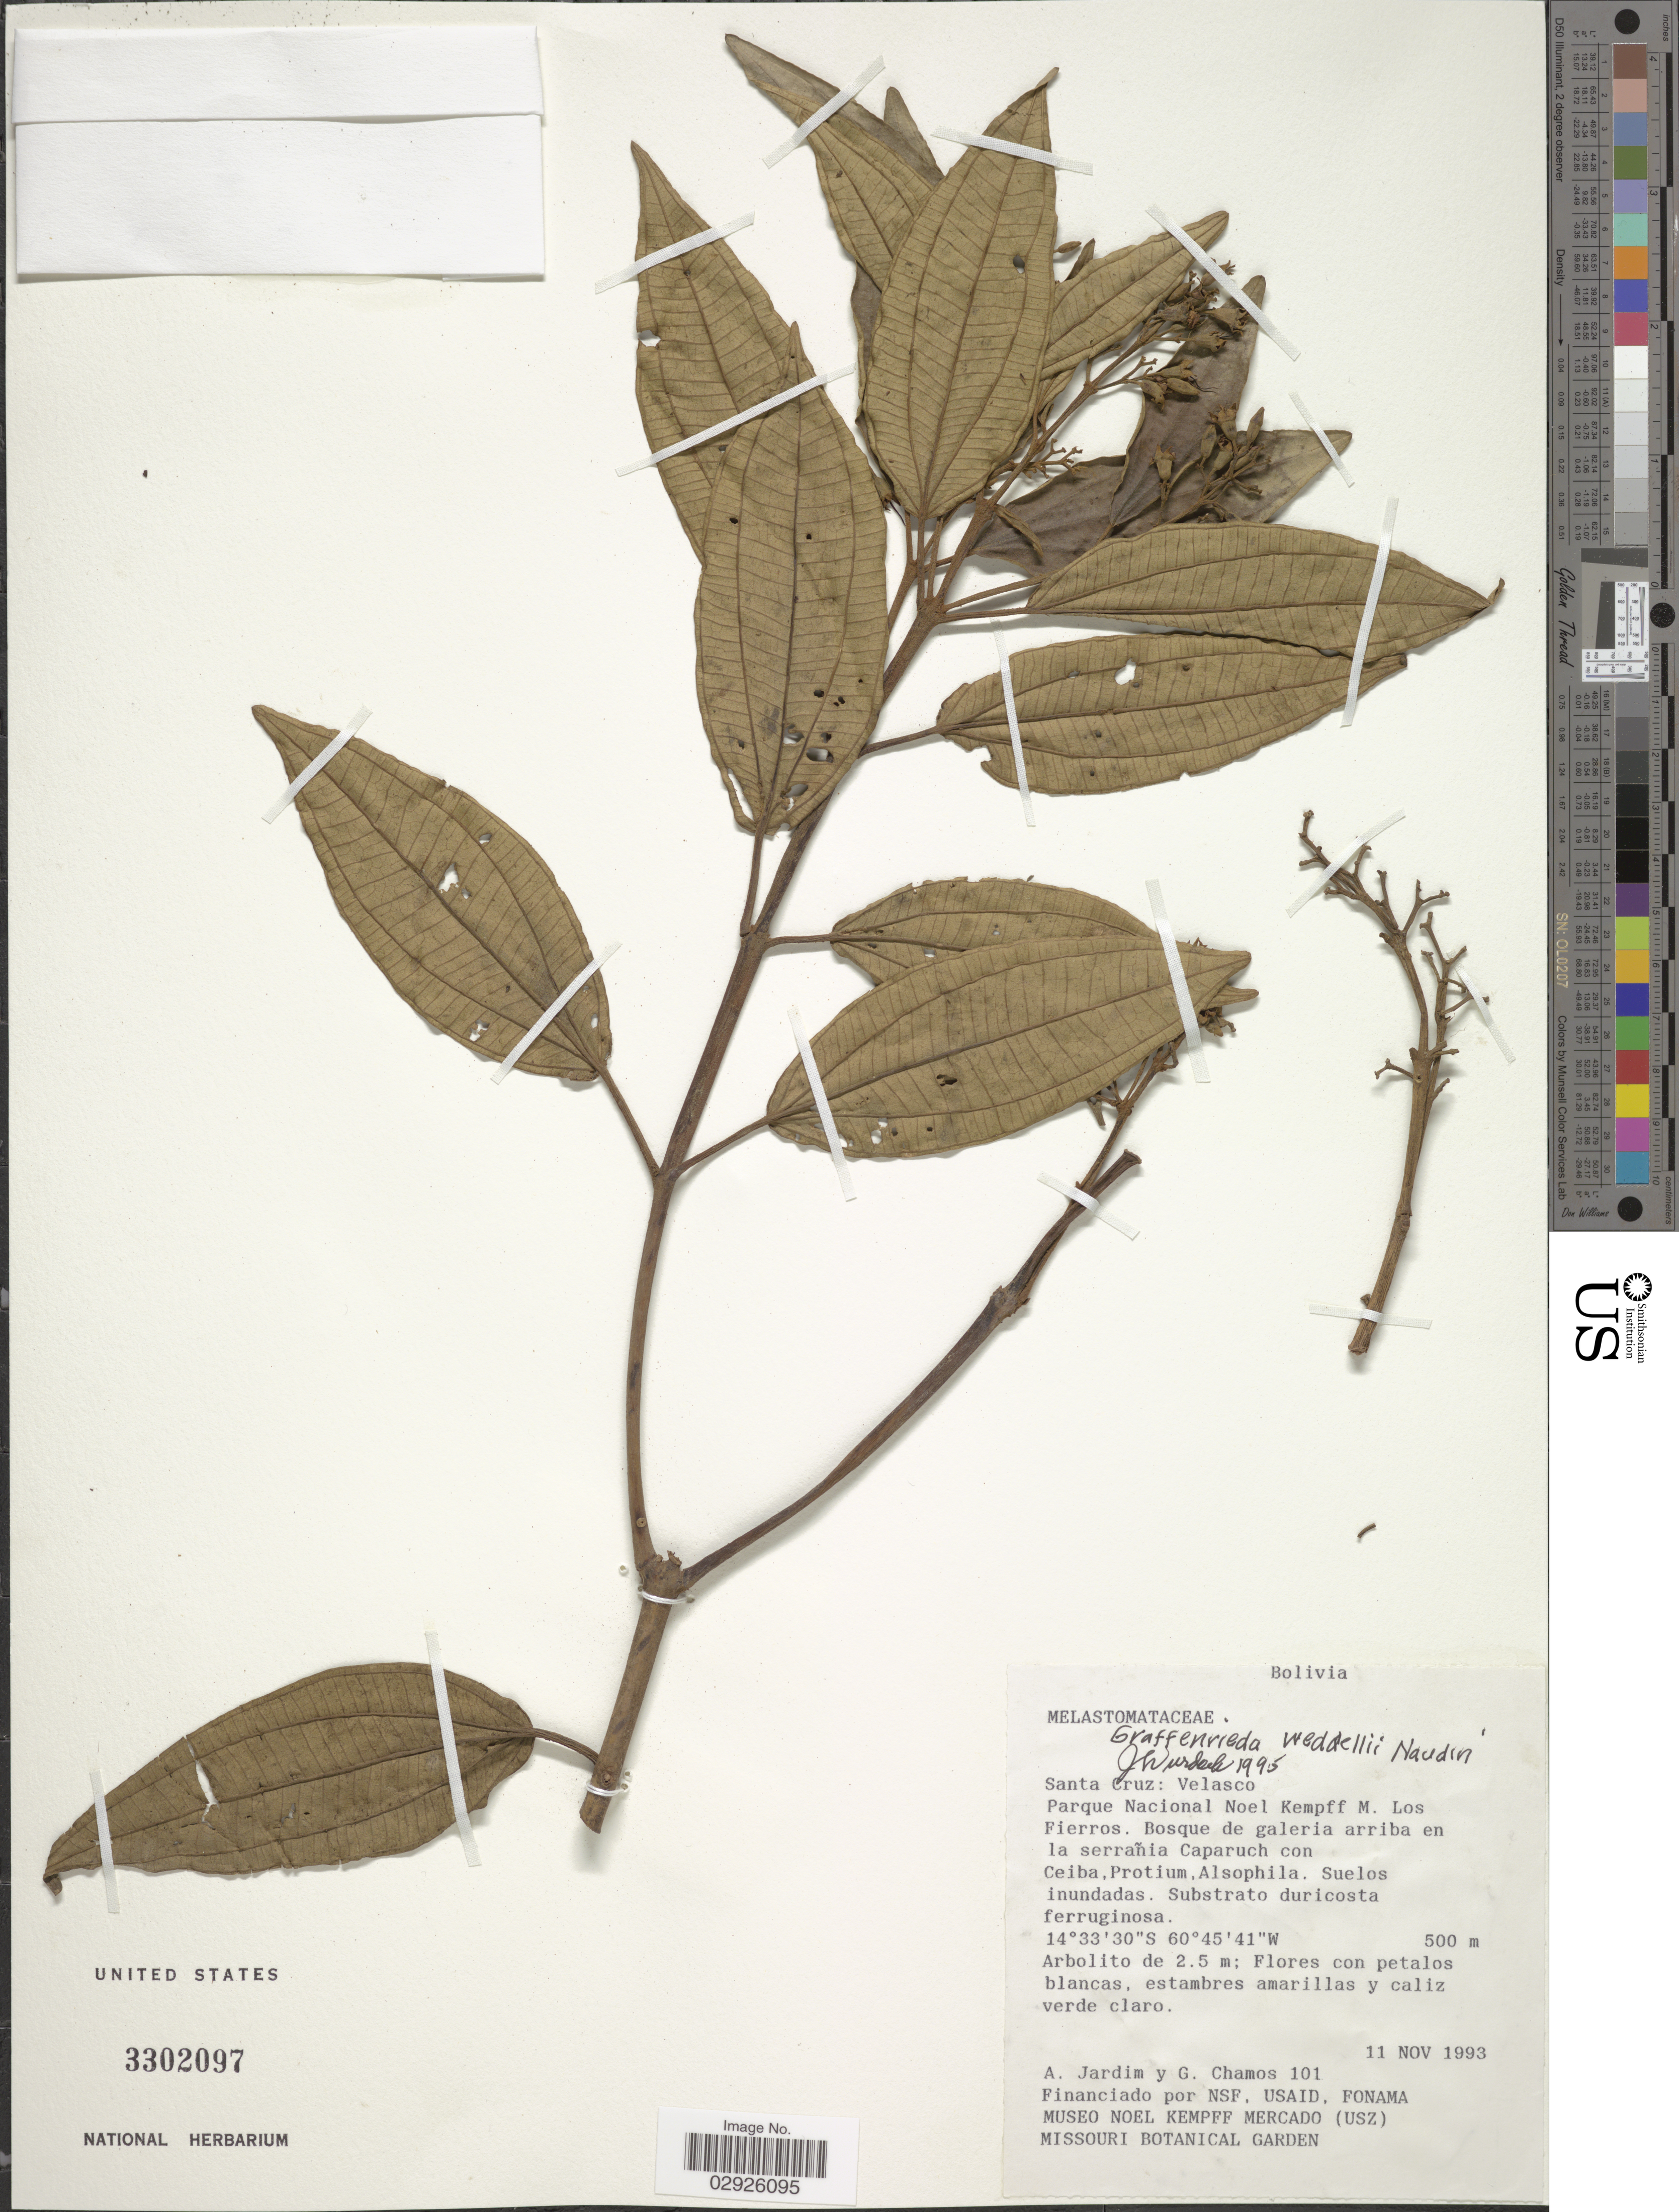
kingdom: Plantae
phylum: Tracheophyta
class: Magnoliopsida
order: Myrtales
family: Melastomataceae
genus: Graffenrieda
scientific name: Graffenrieda weddellii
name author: Naudin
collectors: A. Jardim & G. Chamos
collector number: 101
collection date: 1993-11-11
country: Bolivia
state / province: Santa Cruz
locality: Velasco. Parque Nacional Noel Kempff M. Los Fierros. Bosque de galeria arriba en la serrañia Caparuch.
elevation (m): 500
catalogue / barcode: US 3302097